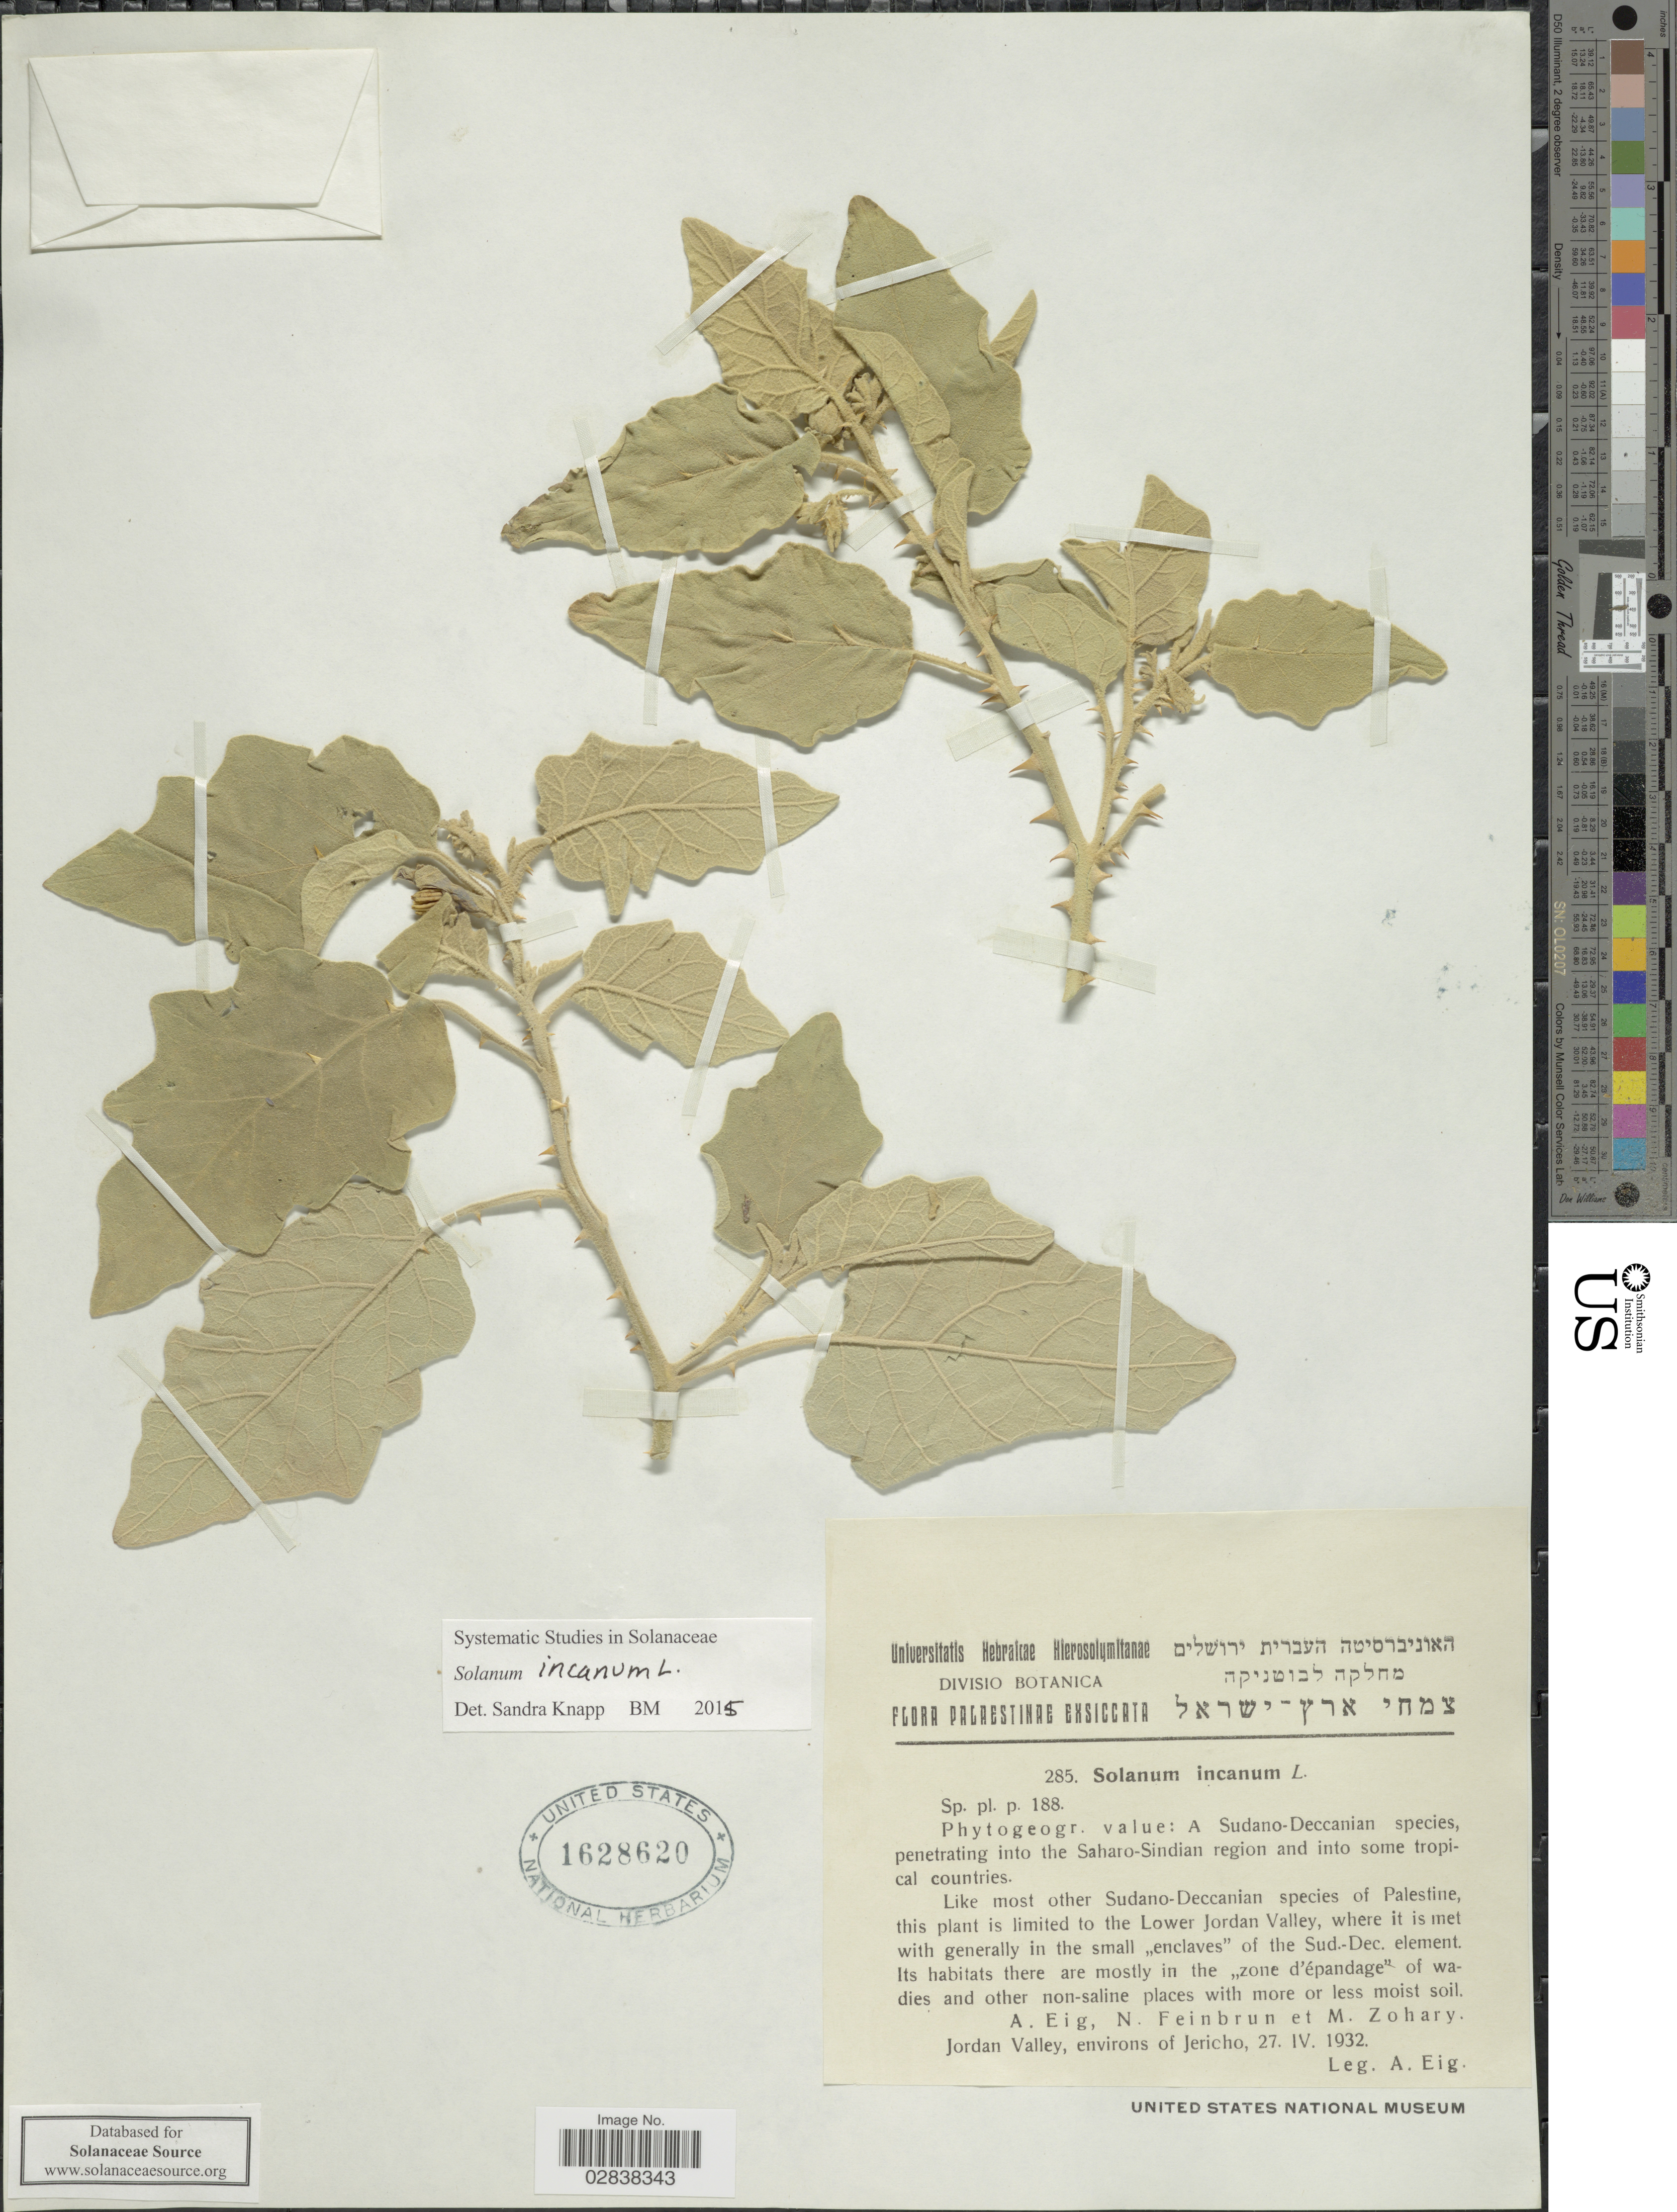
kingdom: Plantae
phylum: Tracheophyta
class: Magnoliopsida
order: Solanales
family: Solanaceae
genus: Solanum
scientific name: Solanum incanum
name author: L.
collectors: A. Eig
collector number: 285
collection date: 1932-04-27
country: Israel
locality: Palestinae, Jordan Valley, environs of Jericho.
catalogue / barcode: US 1628620